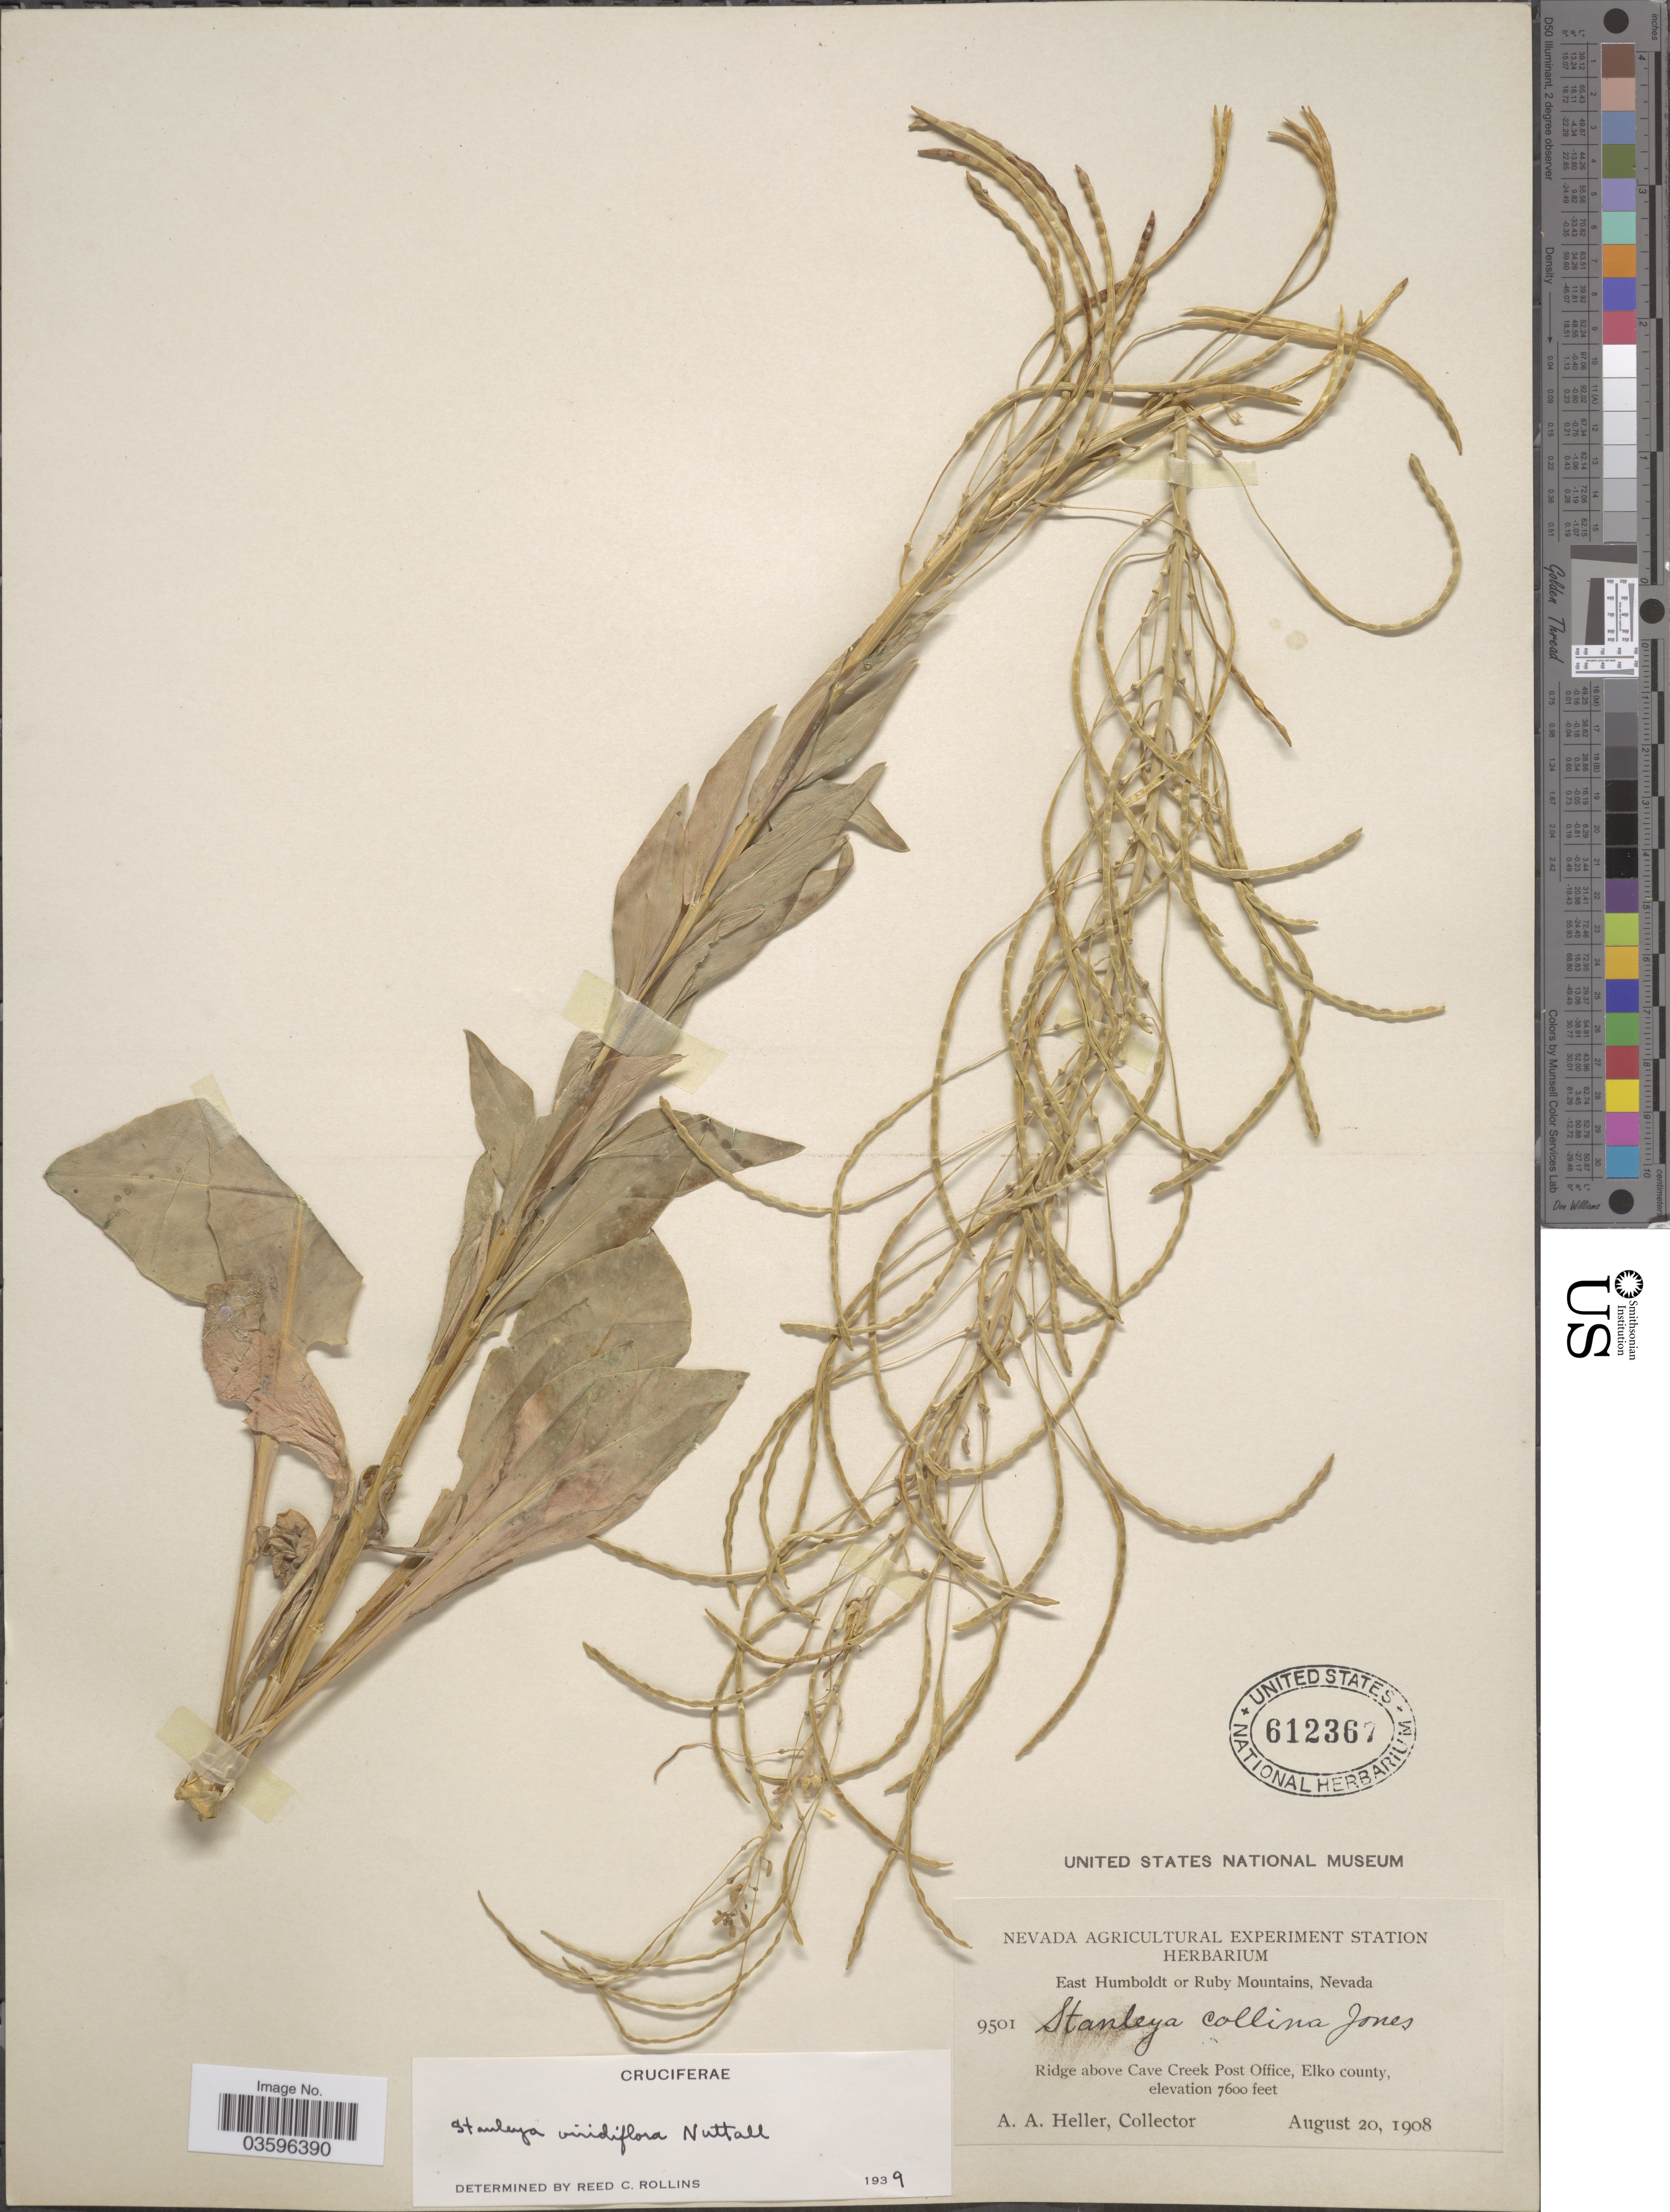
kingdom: Plantae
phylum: Tracheophyta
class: Magnoliopsida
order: Brassicales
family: Brassicaceae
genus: Stanleya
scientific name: Stanleya viridiflora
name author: Nutt.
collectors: A. A. Heller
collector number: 9501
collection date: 1908-08-20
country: United States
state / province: Nevada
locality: East Humboldt or Ruby Mountains. Ridge above Cave Creek Post Office, Elko county.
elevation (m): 2316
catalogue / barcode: US 612367